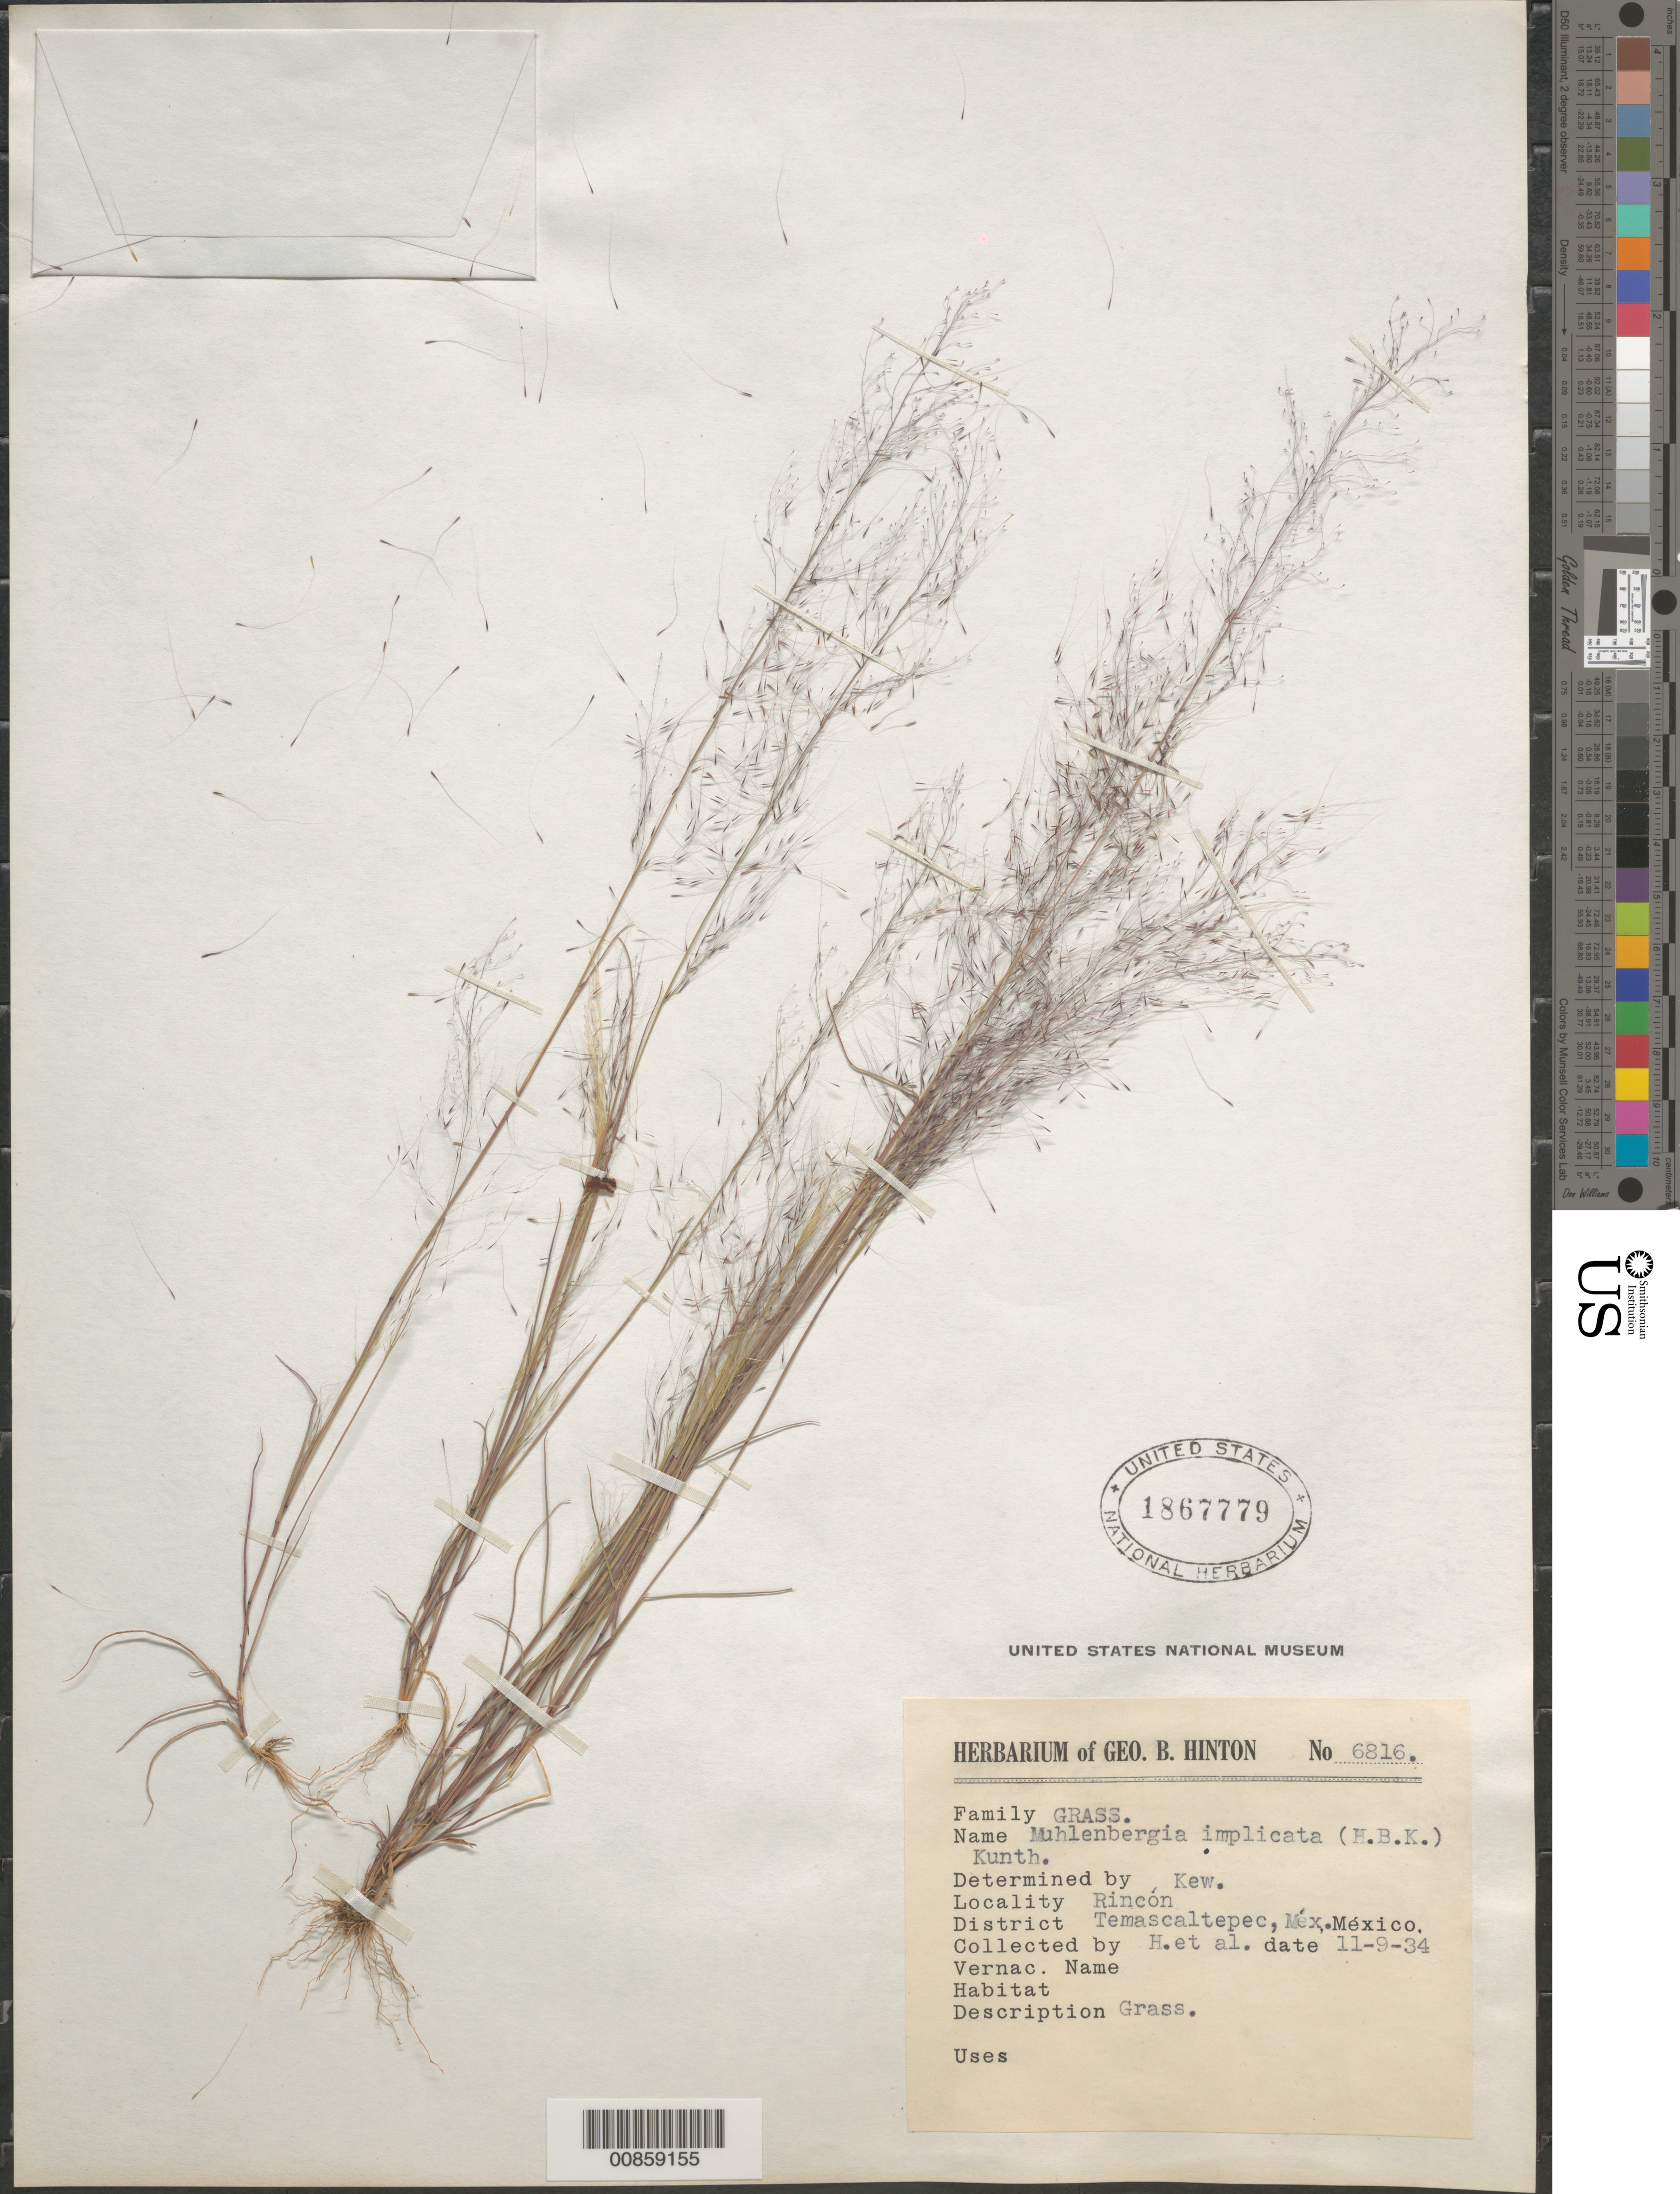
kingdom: Plantae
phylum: Tracheophyta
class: Liliopsida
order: Poales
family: Poaceae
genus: Muhlenbergia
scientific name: Muhlenbergia implicata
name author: (Kunth) Trin.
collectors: G. B. Hinton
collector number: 6816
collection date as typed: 09 Nov 1934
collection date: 1934-11-09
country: Mexico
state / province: México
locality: Rincon, Temascaletepec, Mex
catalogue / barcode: US 1867779